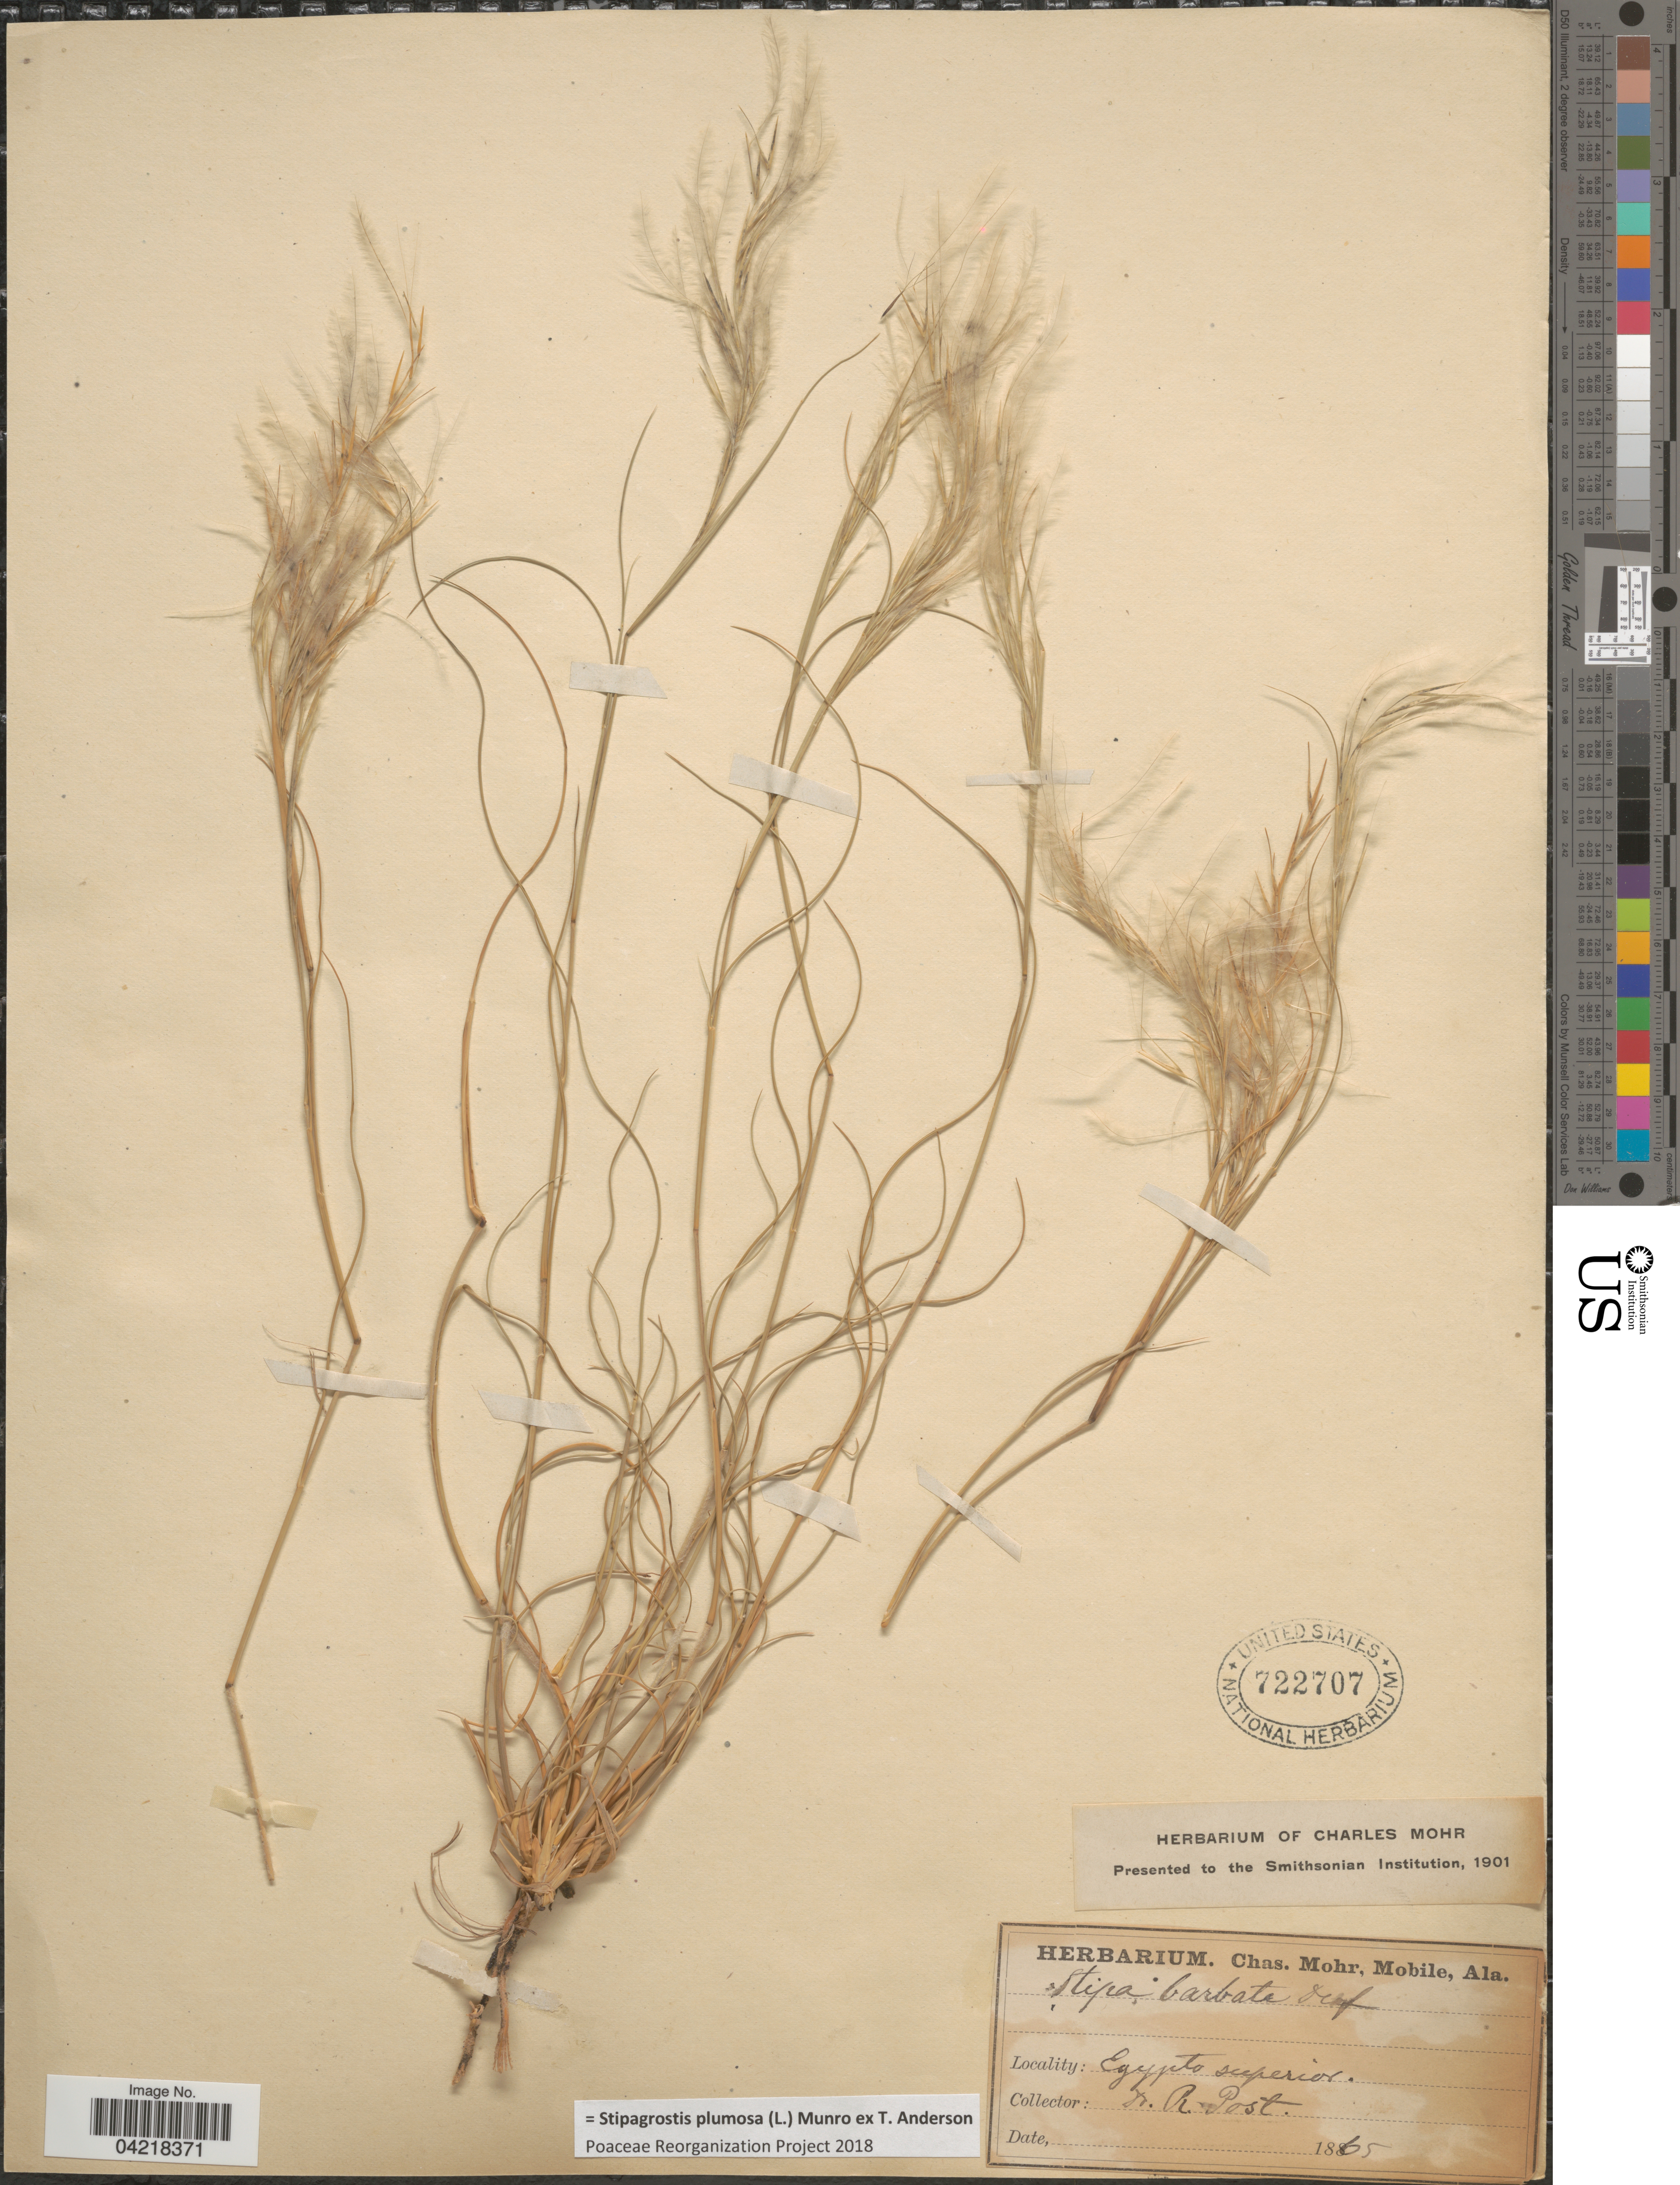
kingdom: Plantae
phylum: Tracheophyta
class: Liliopsida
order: Poales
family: Poaceae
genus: Stipagrostis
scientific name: Stipagrostis plumosa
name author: (L.) Munro ex T. Anderson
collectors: R. Post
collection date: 1865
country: Egypt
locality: Egypto superior.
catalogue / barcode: US 722707